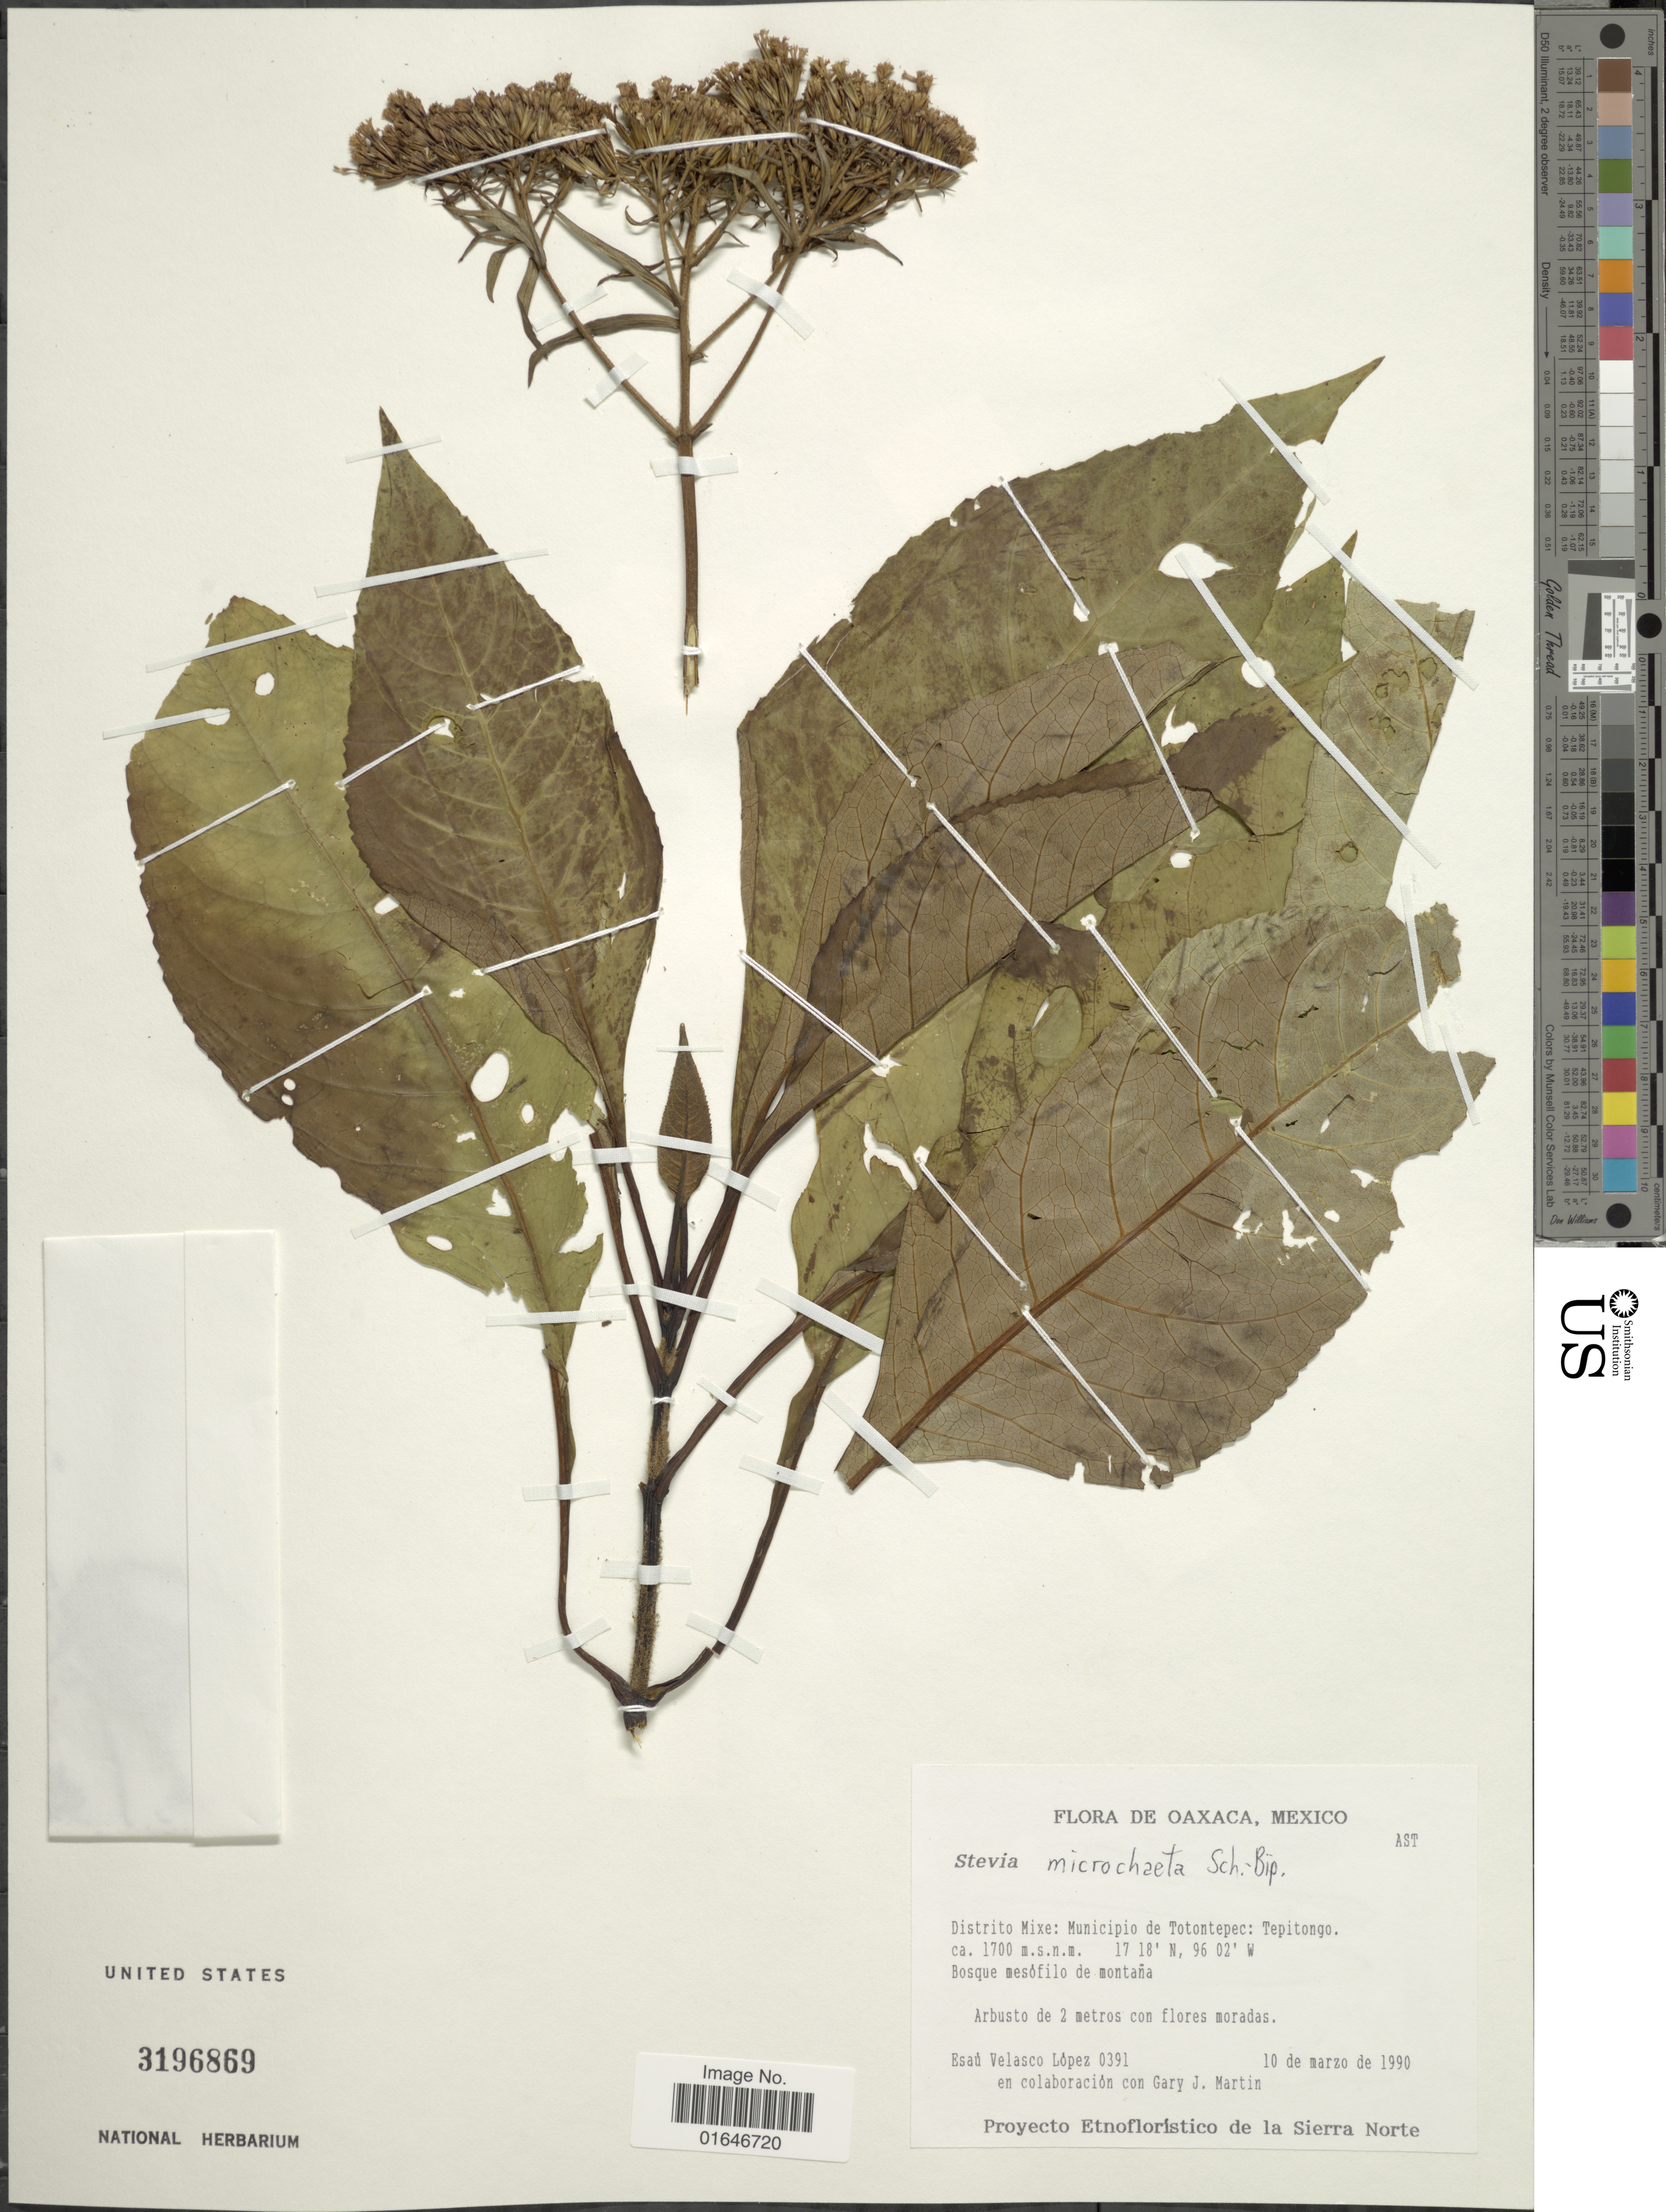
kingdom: Plantae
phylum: Tracheophyta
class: Magnoliopsida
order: Asterales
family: Asteraceae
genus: Stevia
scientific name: Stevia microchaeta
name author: Sch. Bip.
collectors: E. López & G. J. Martin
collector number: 0391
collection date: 1990-03-10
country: Mexico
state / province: Oaxaca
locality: Distrito Mixe: Municipio de Totontepec: Tepitongo.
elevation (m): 1700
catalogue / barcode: US 3196869